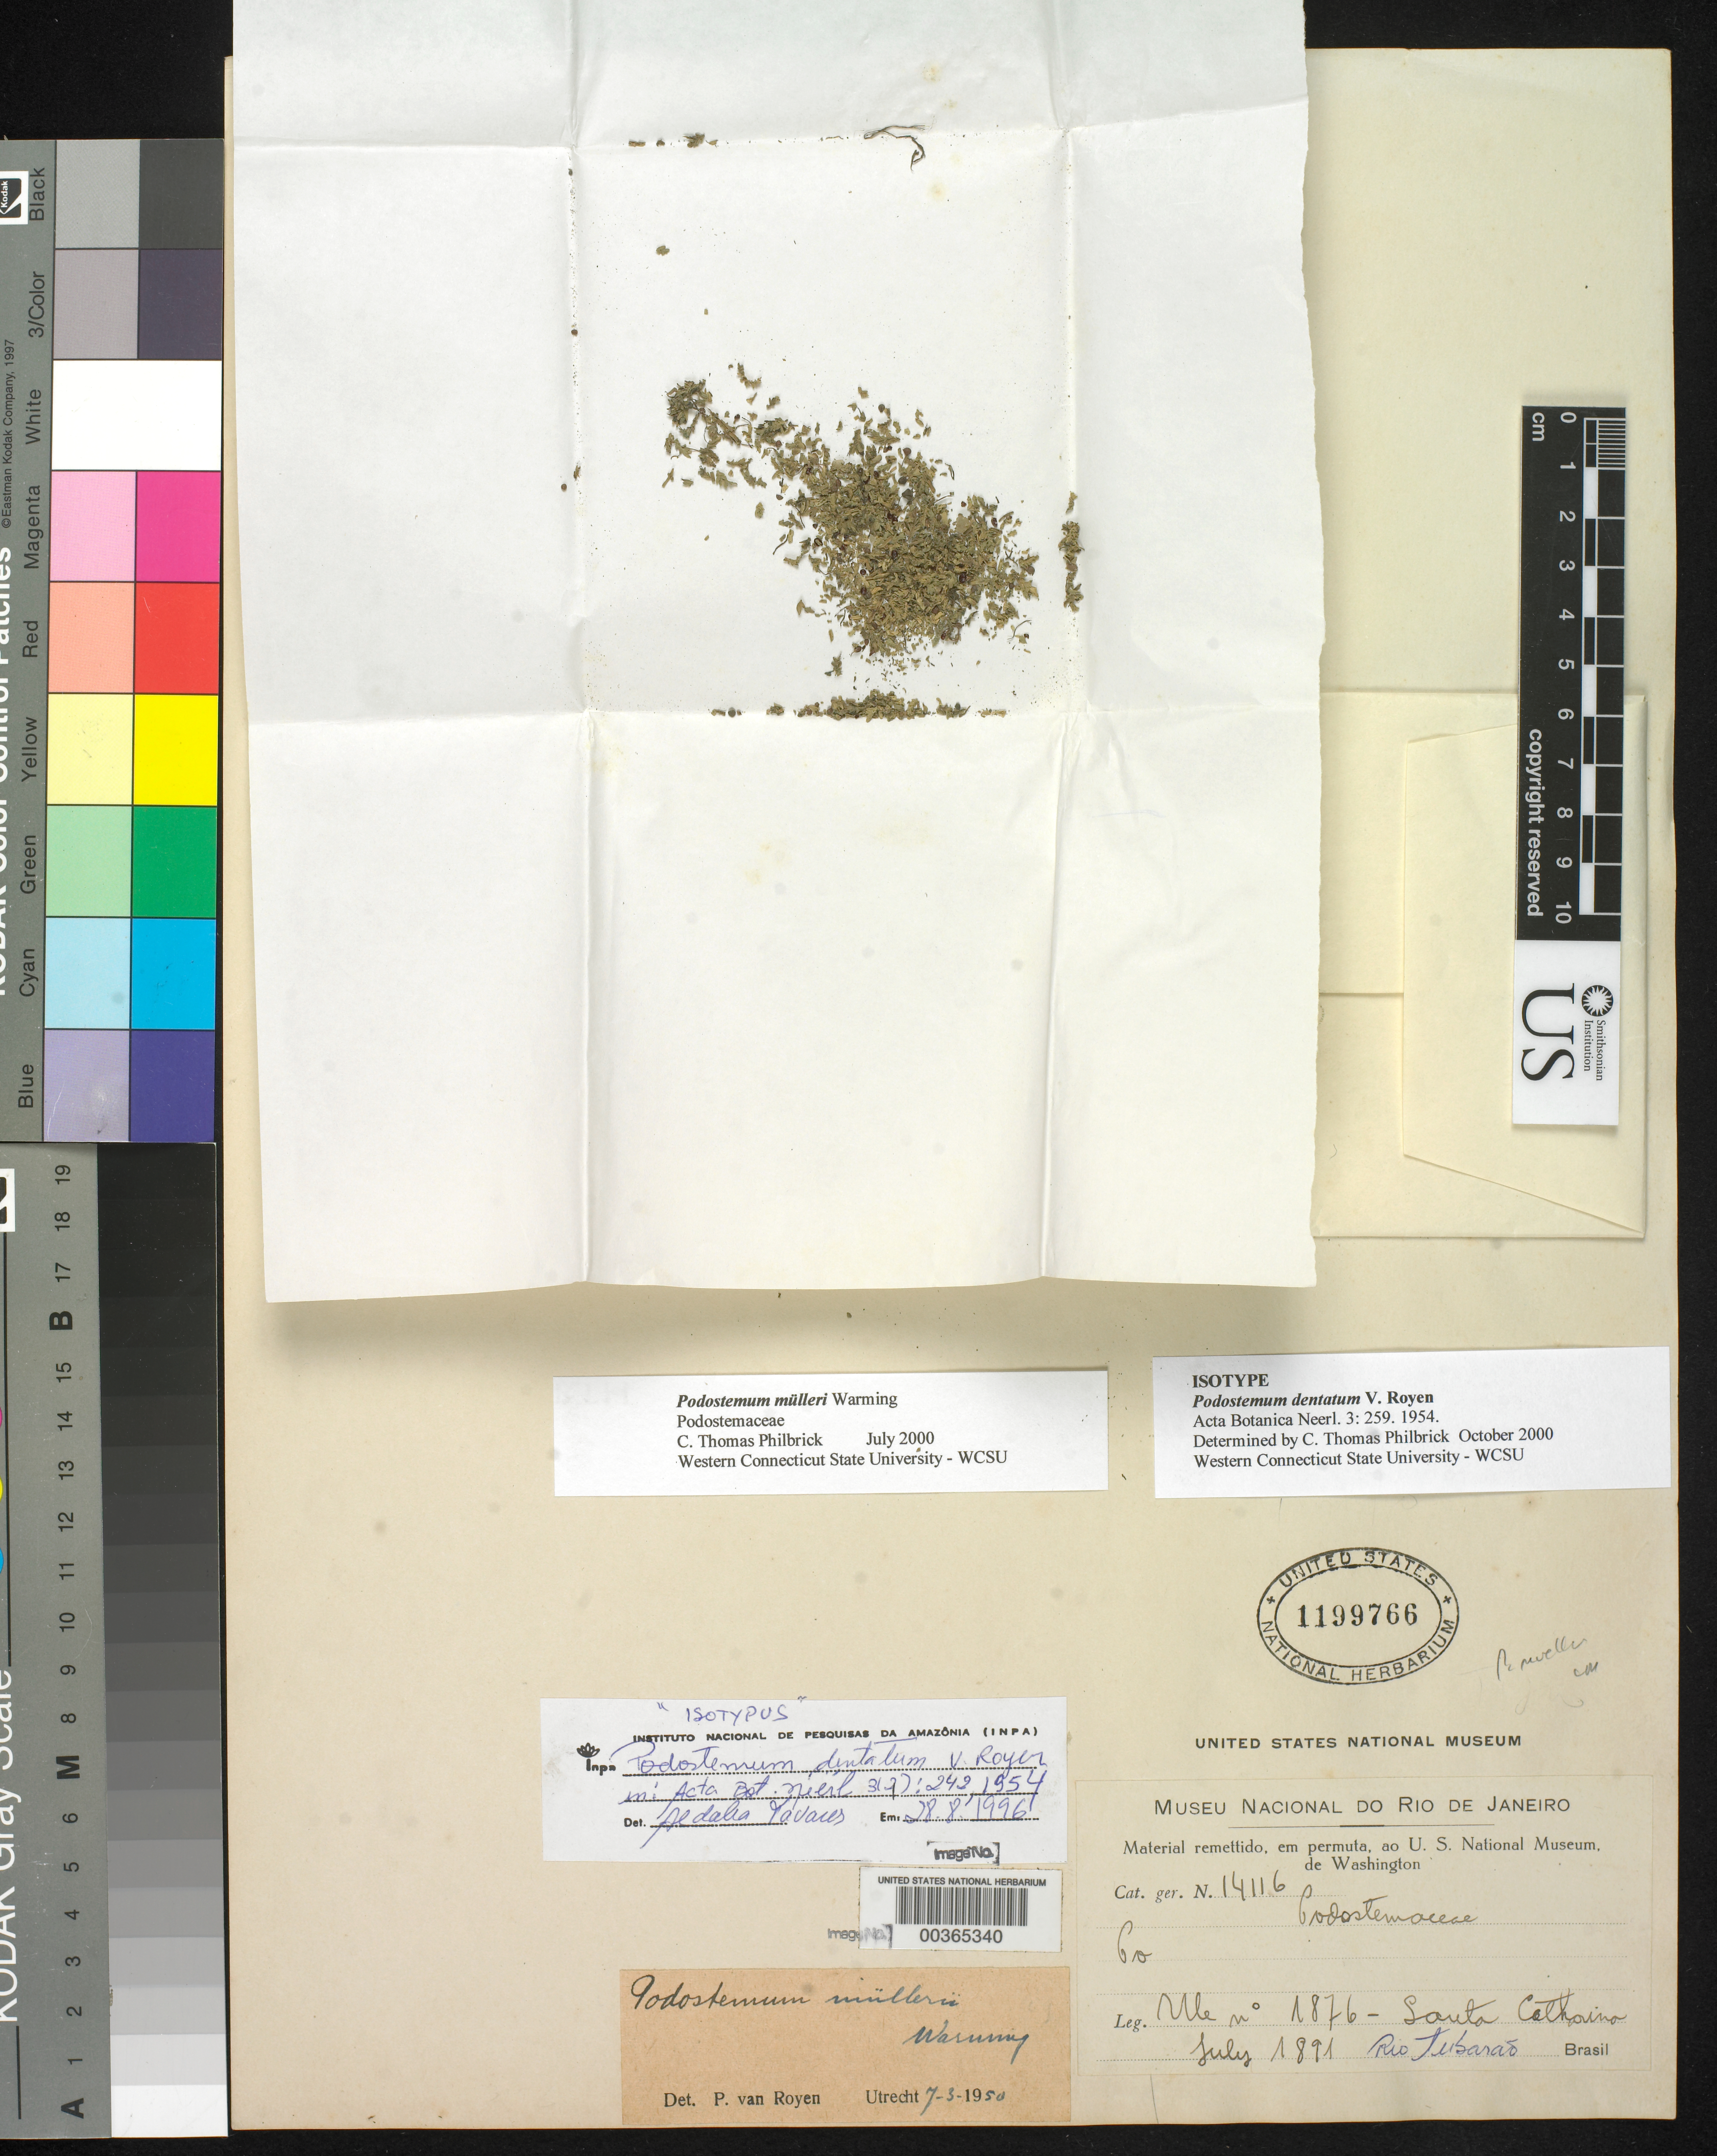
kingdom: Plantae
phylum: Tracheophyta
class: Magnoliopsida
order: Malpighiales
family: Podostemaceae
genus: Podostemum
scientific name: Podostemum dentatum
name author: P. Royen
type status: Isotype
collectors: E. H. Ule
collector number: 1876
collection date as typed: Jul 1891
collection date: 1891-07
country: Brazil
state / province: Santa Catarina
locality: Rio Tibarao.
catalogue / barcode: US 1199766